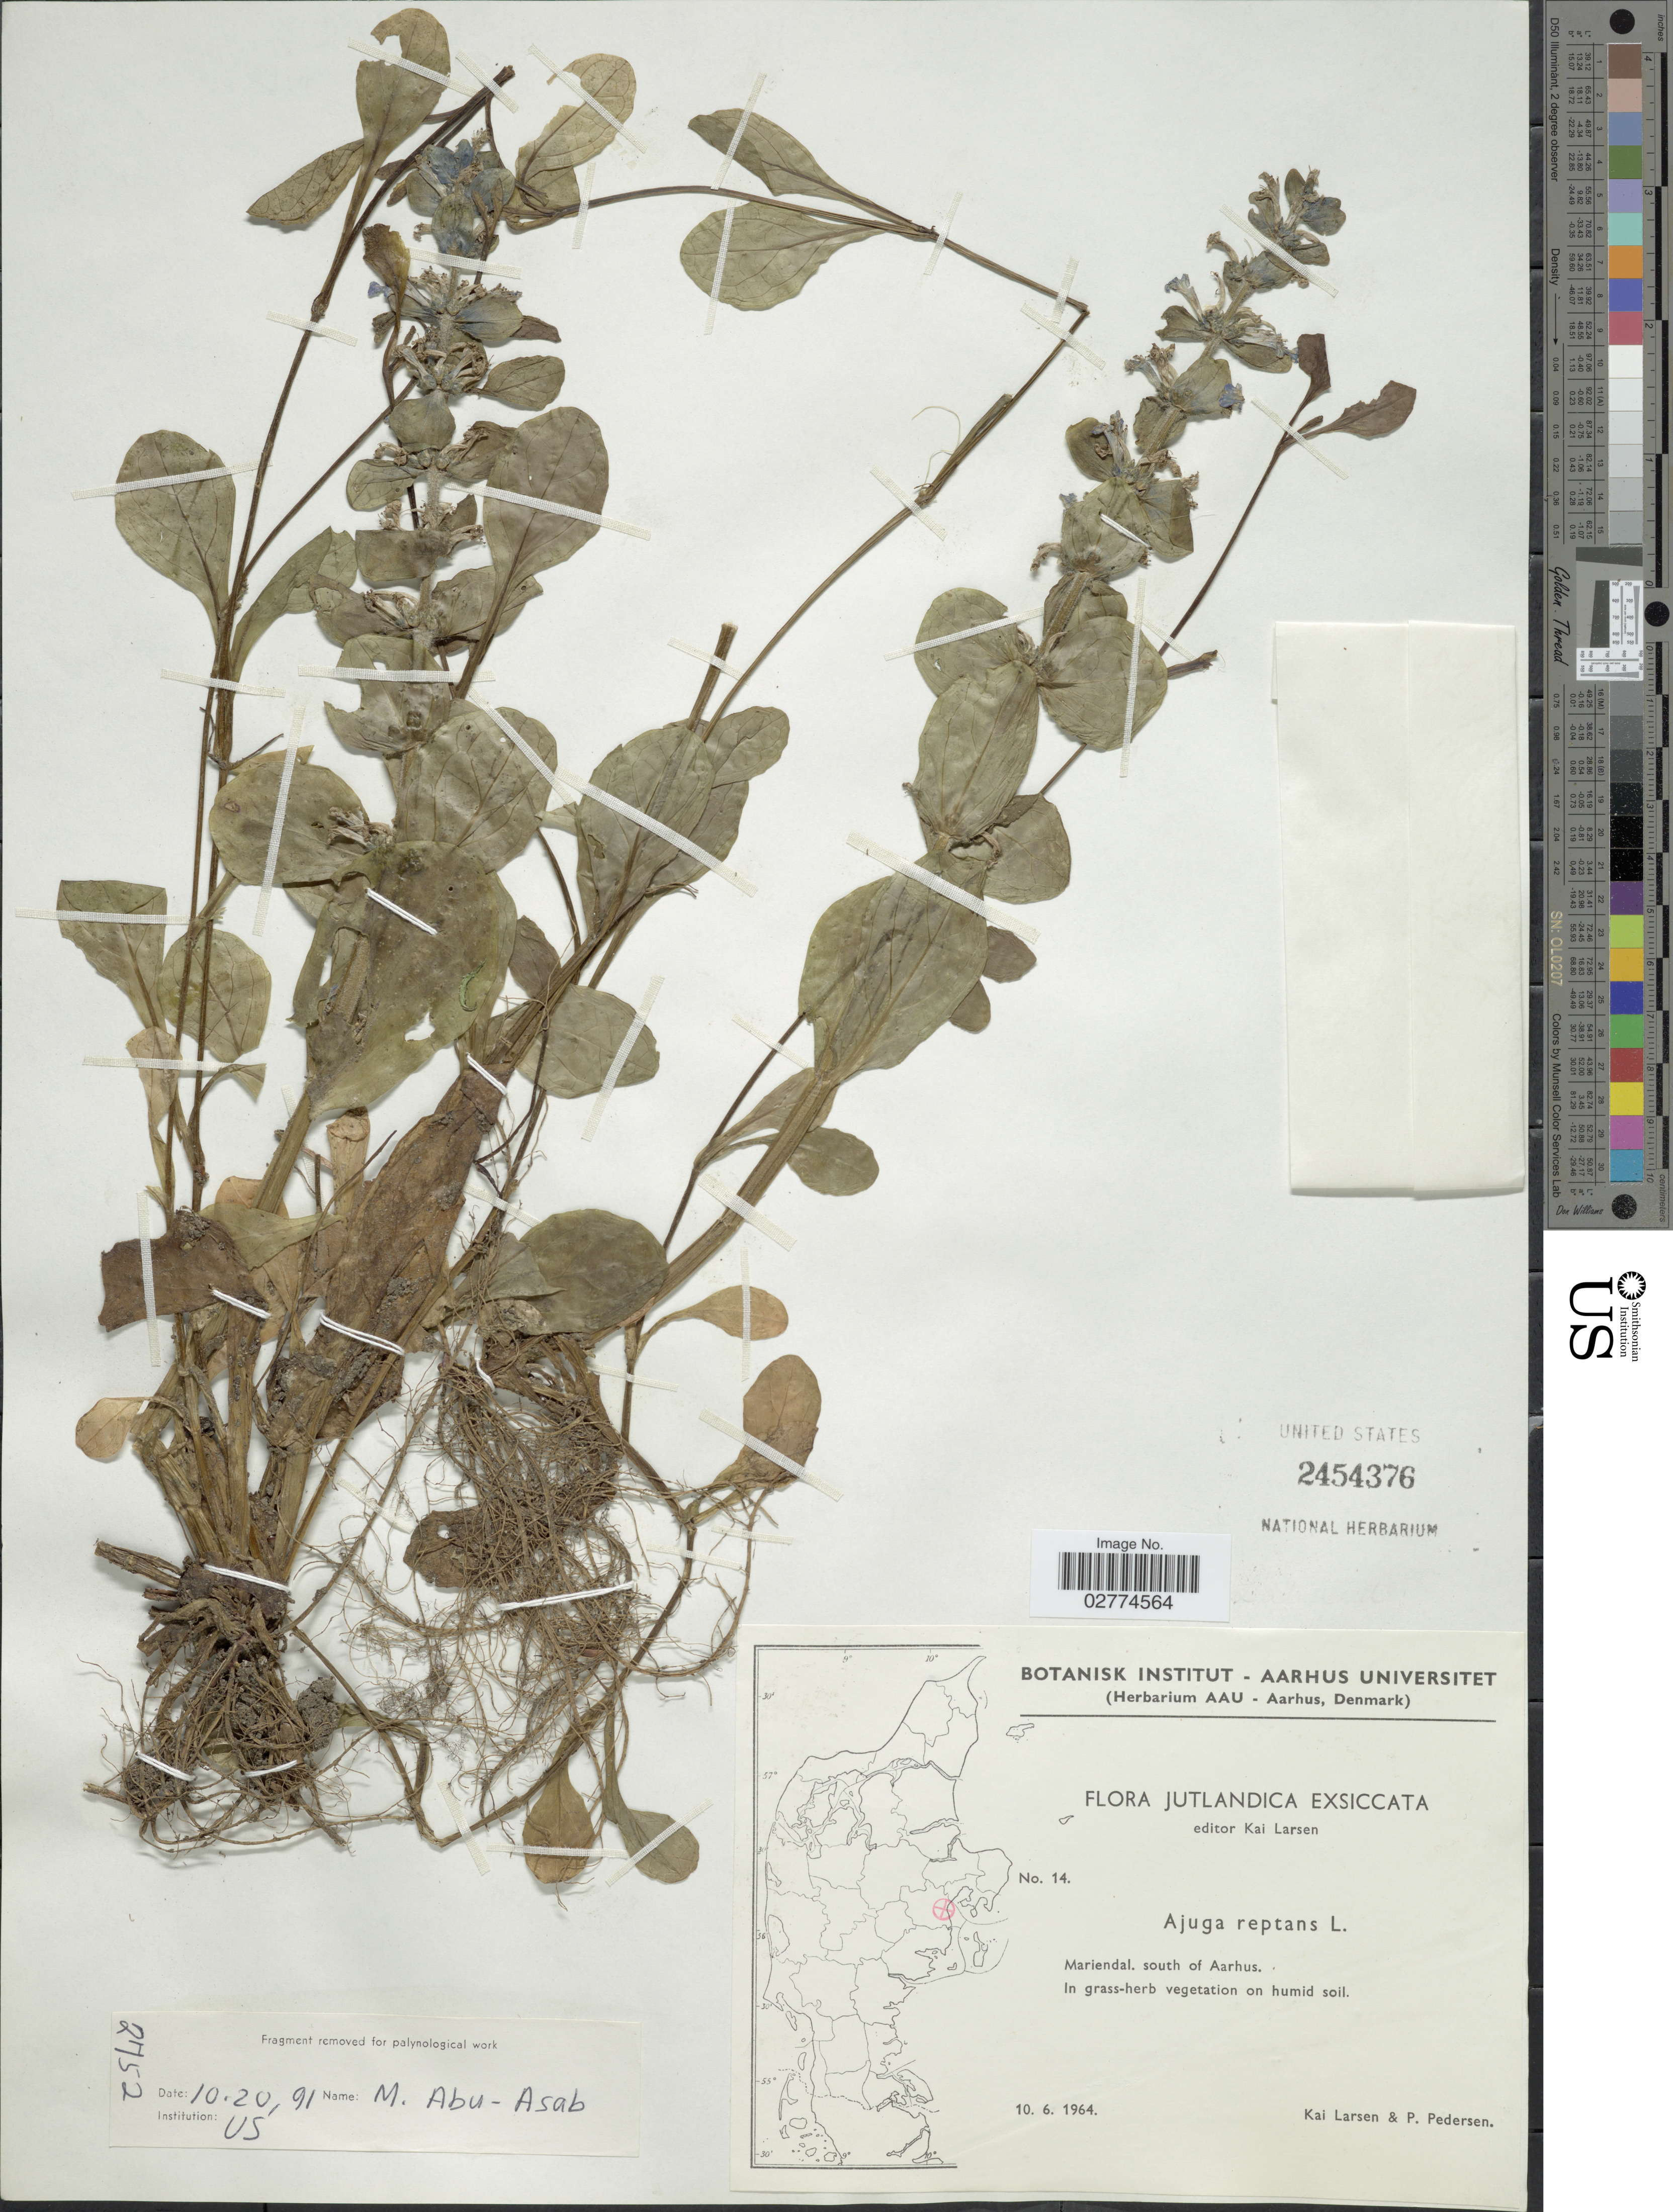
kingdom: Plantae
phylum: Tracheophyta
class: Magnoliopsida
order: Lamiales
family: Lamiaceae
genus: Ajuga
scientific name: Ajuga reptans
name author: L.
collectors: K. Larsen & P. Pedersen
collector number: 14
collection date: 1964-06-10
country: Denmark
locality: Jutlandica, Mariendal, south of Aarhus.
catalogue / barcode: US 2454376